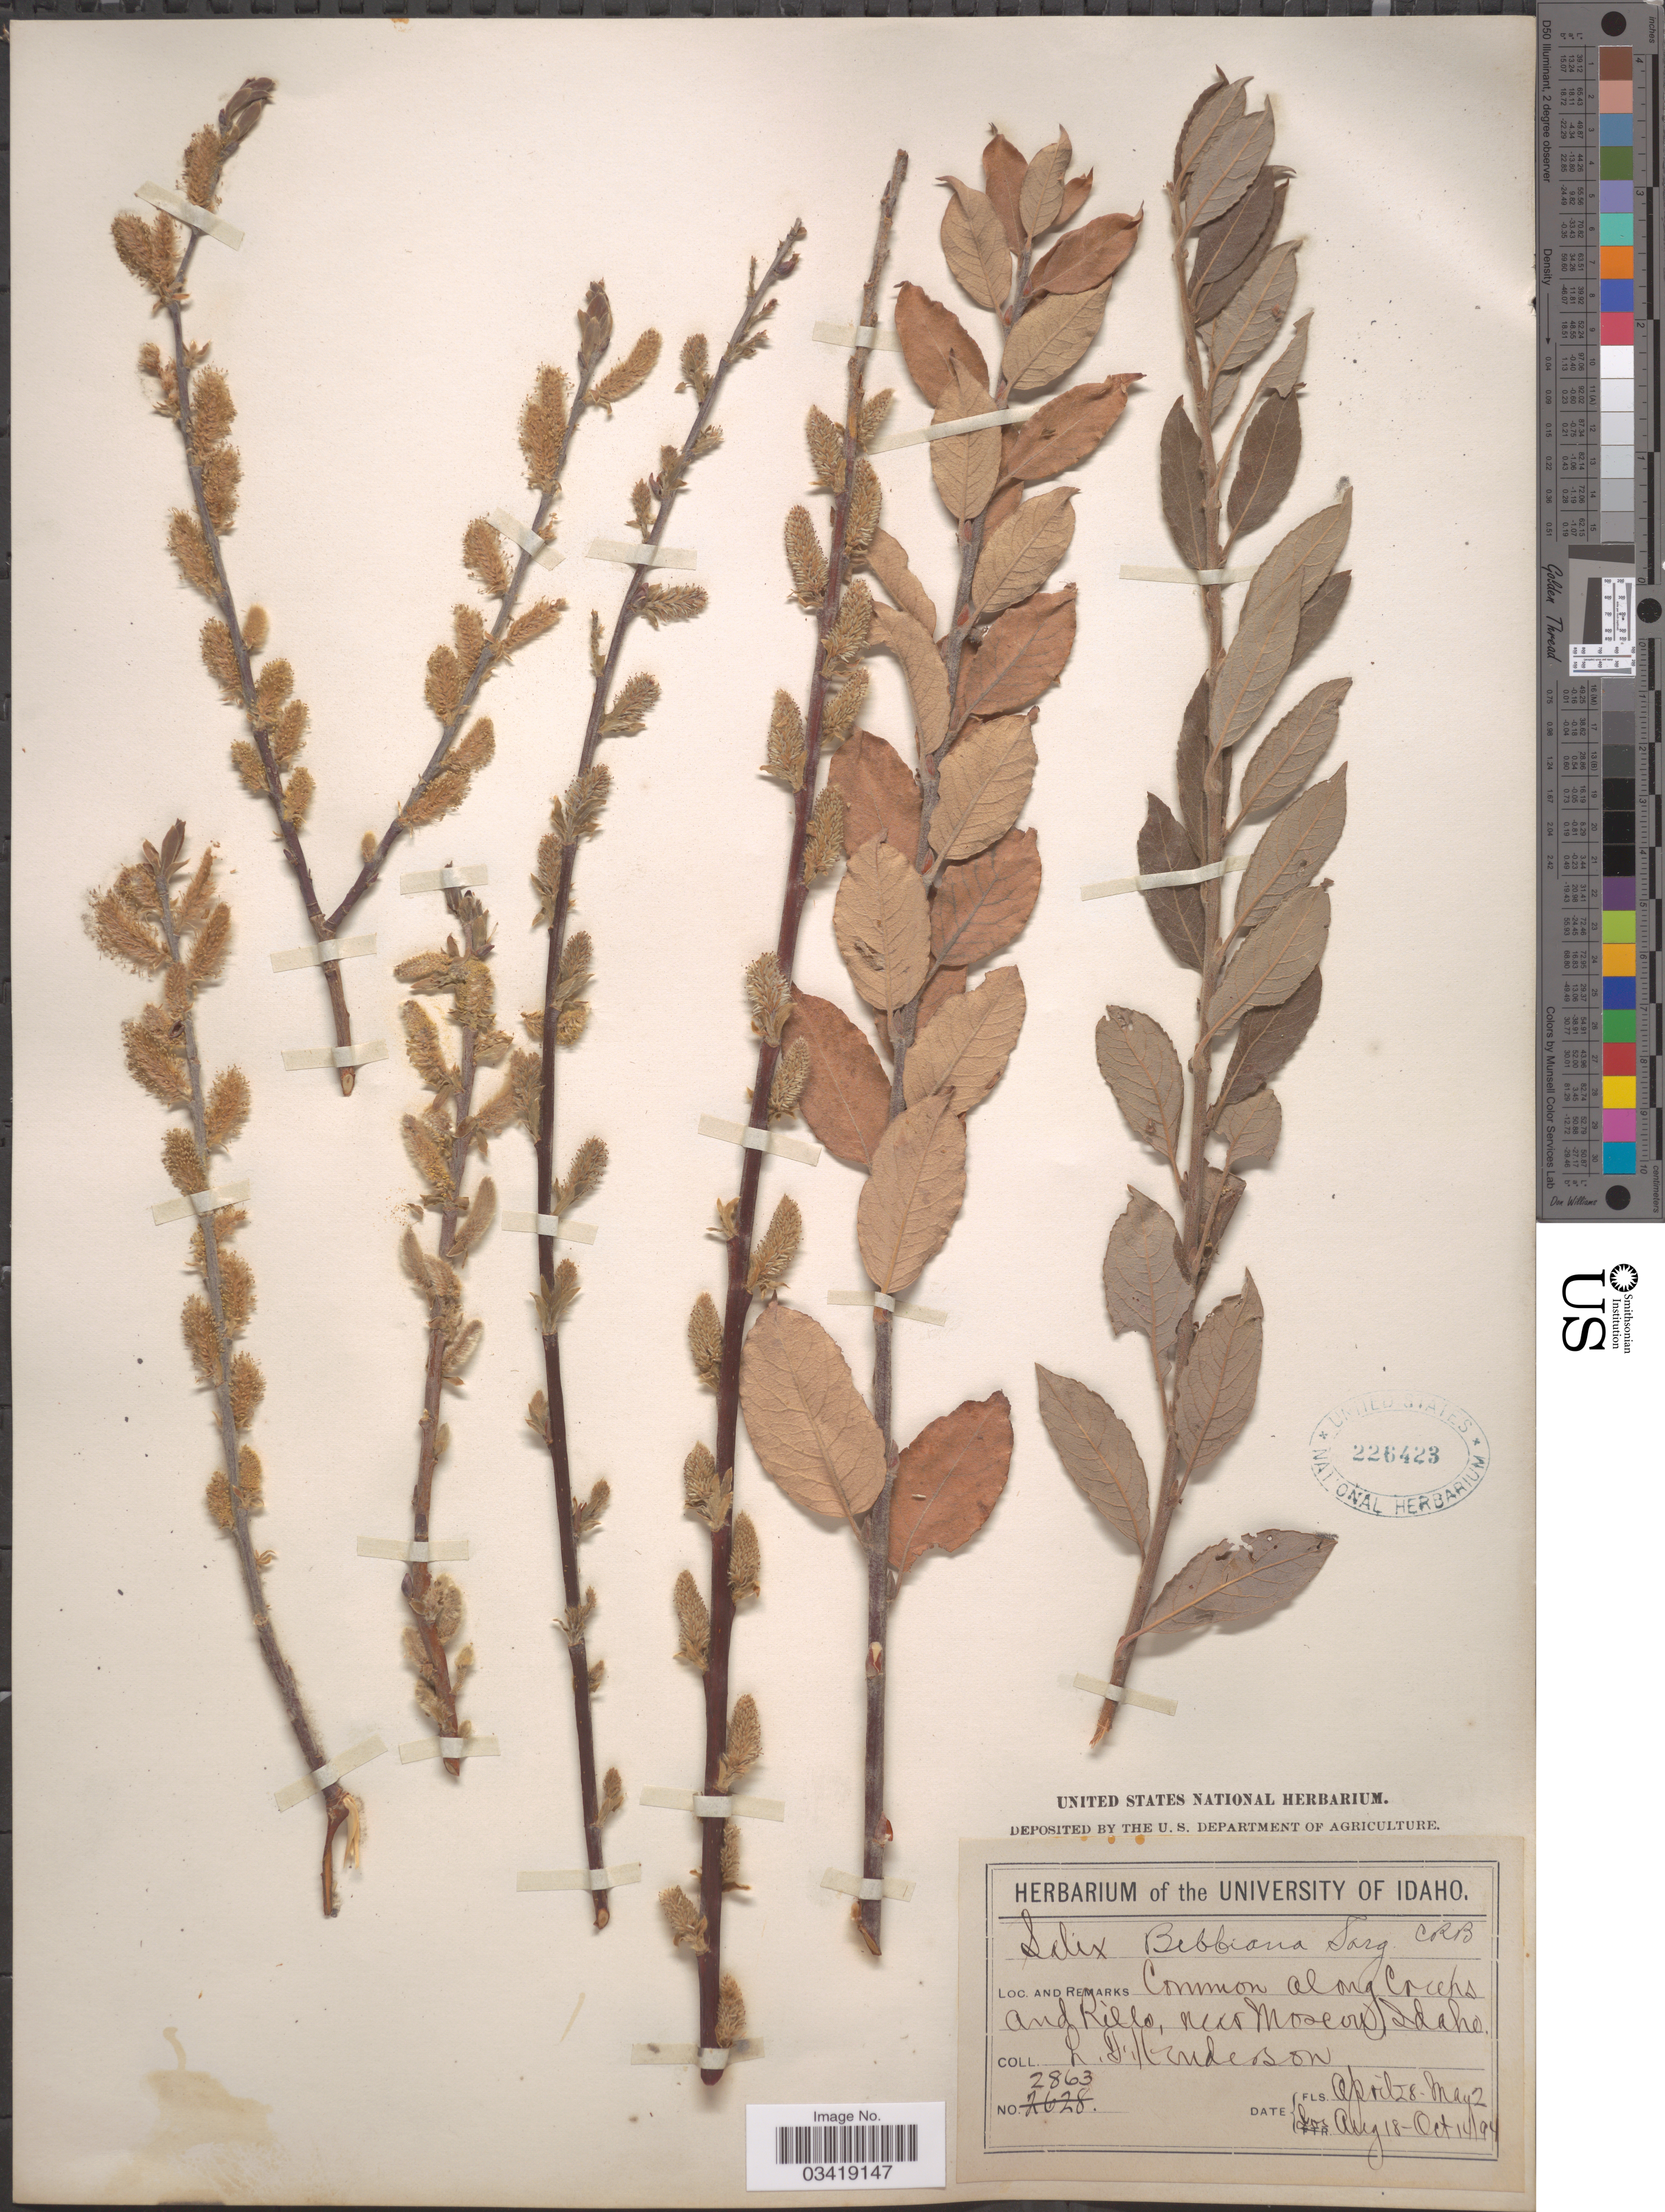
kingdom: Plantae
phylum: Tracheophyta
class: Magnoliopsida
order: Malpighiales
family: Salicaceae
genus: Salix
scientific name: Salix bebbiana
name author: Sarg.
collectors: L. Henderson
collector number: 2863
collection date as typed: Transcribed d/m/y: 28/4/94 to 14/10/94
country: United States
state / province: Idaho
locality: Common along creeks and Rillo, near Moscow.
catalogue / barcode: US 226423